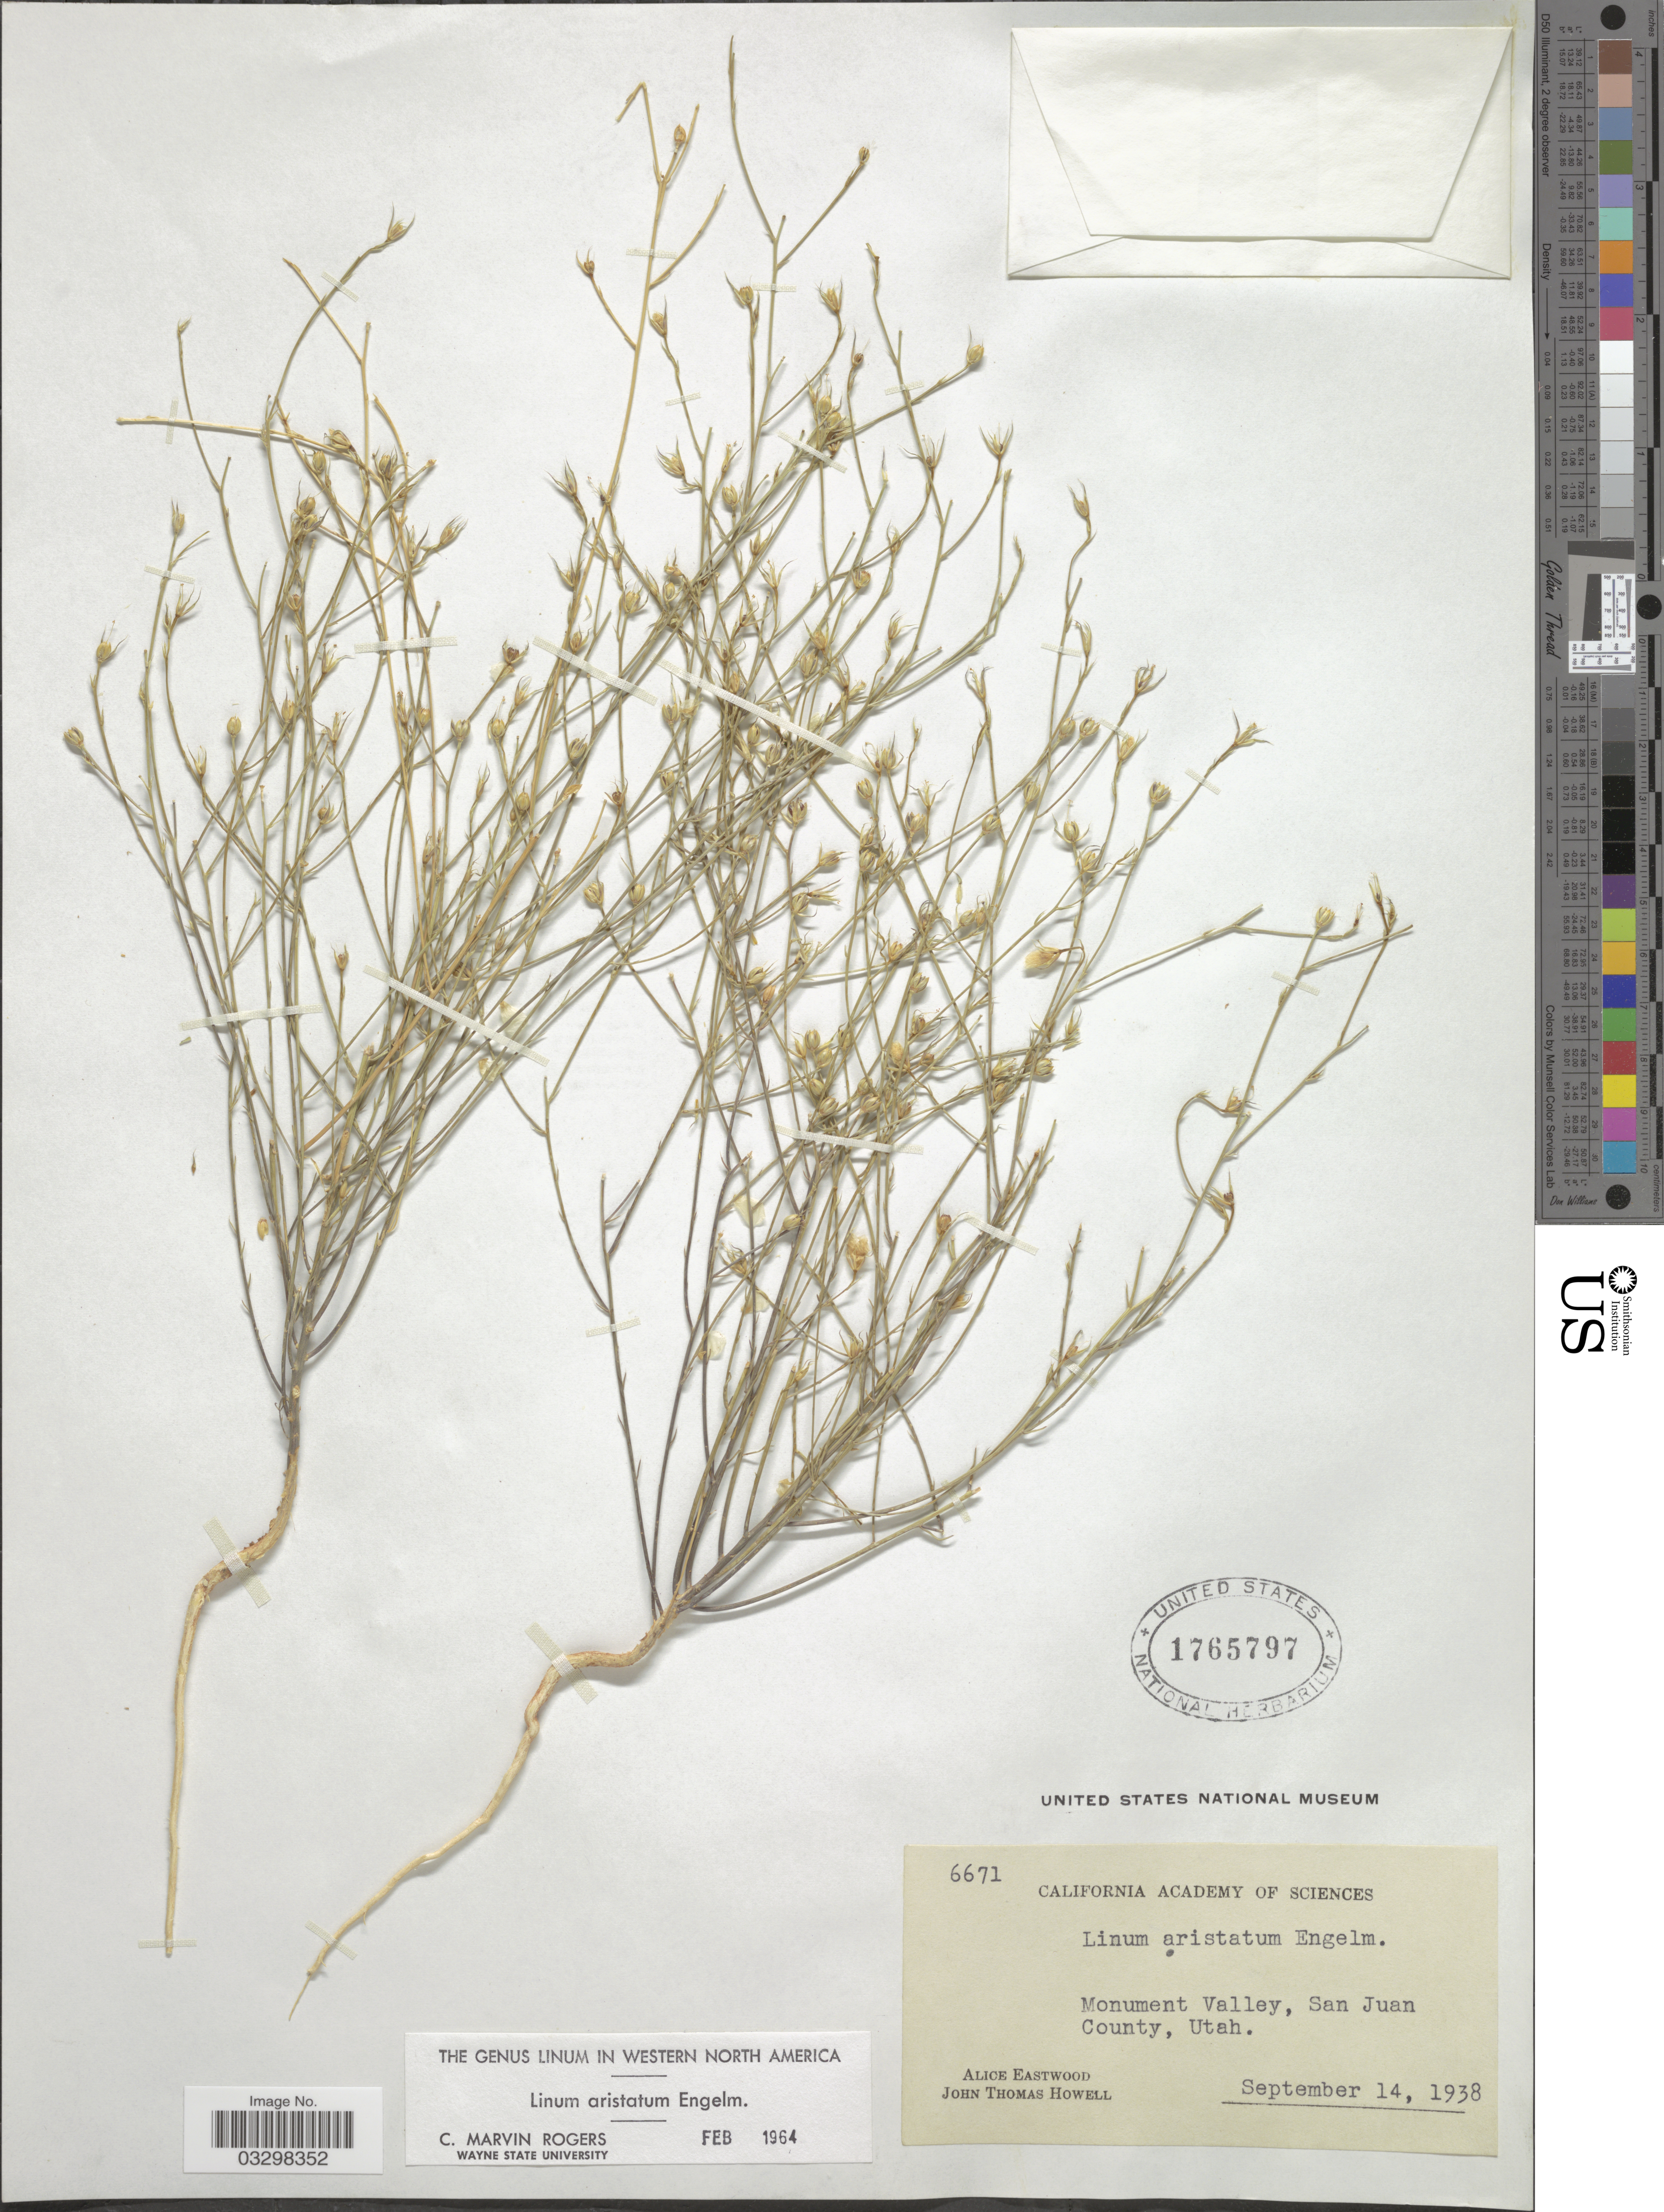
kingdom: Plantae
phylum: Tracheophyta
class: Magnoliopsida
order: Malpighiales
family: Linaceae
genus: Linum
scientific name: Linum aristatum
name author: Engelm.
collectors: A. Eastwood & J. T. Howell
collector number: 6671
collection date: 1938-09-14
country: United States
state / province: Utah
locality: Monument Valley, San Juan County.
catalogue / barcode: US 1765797